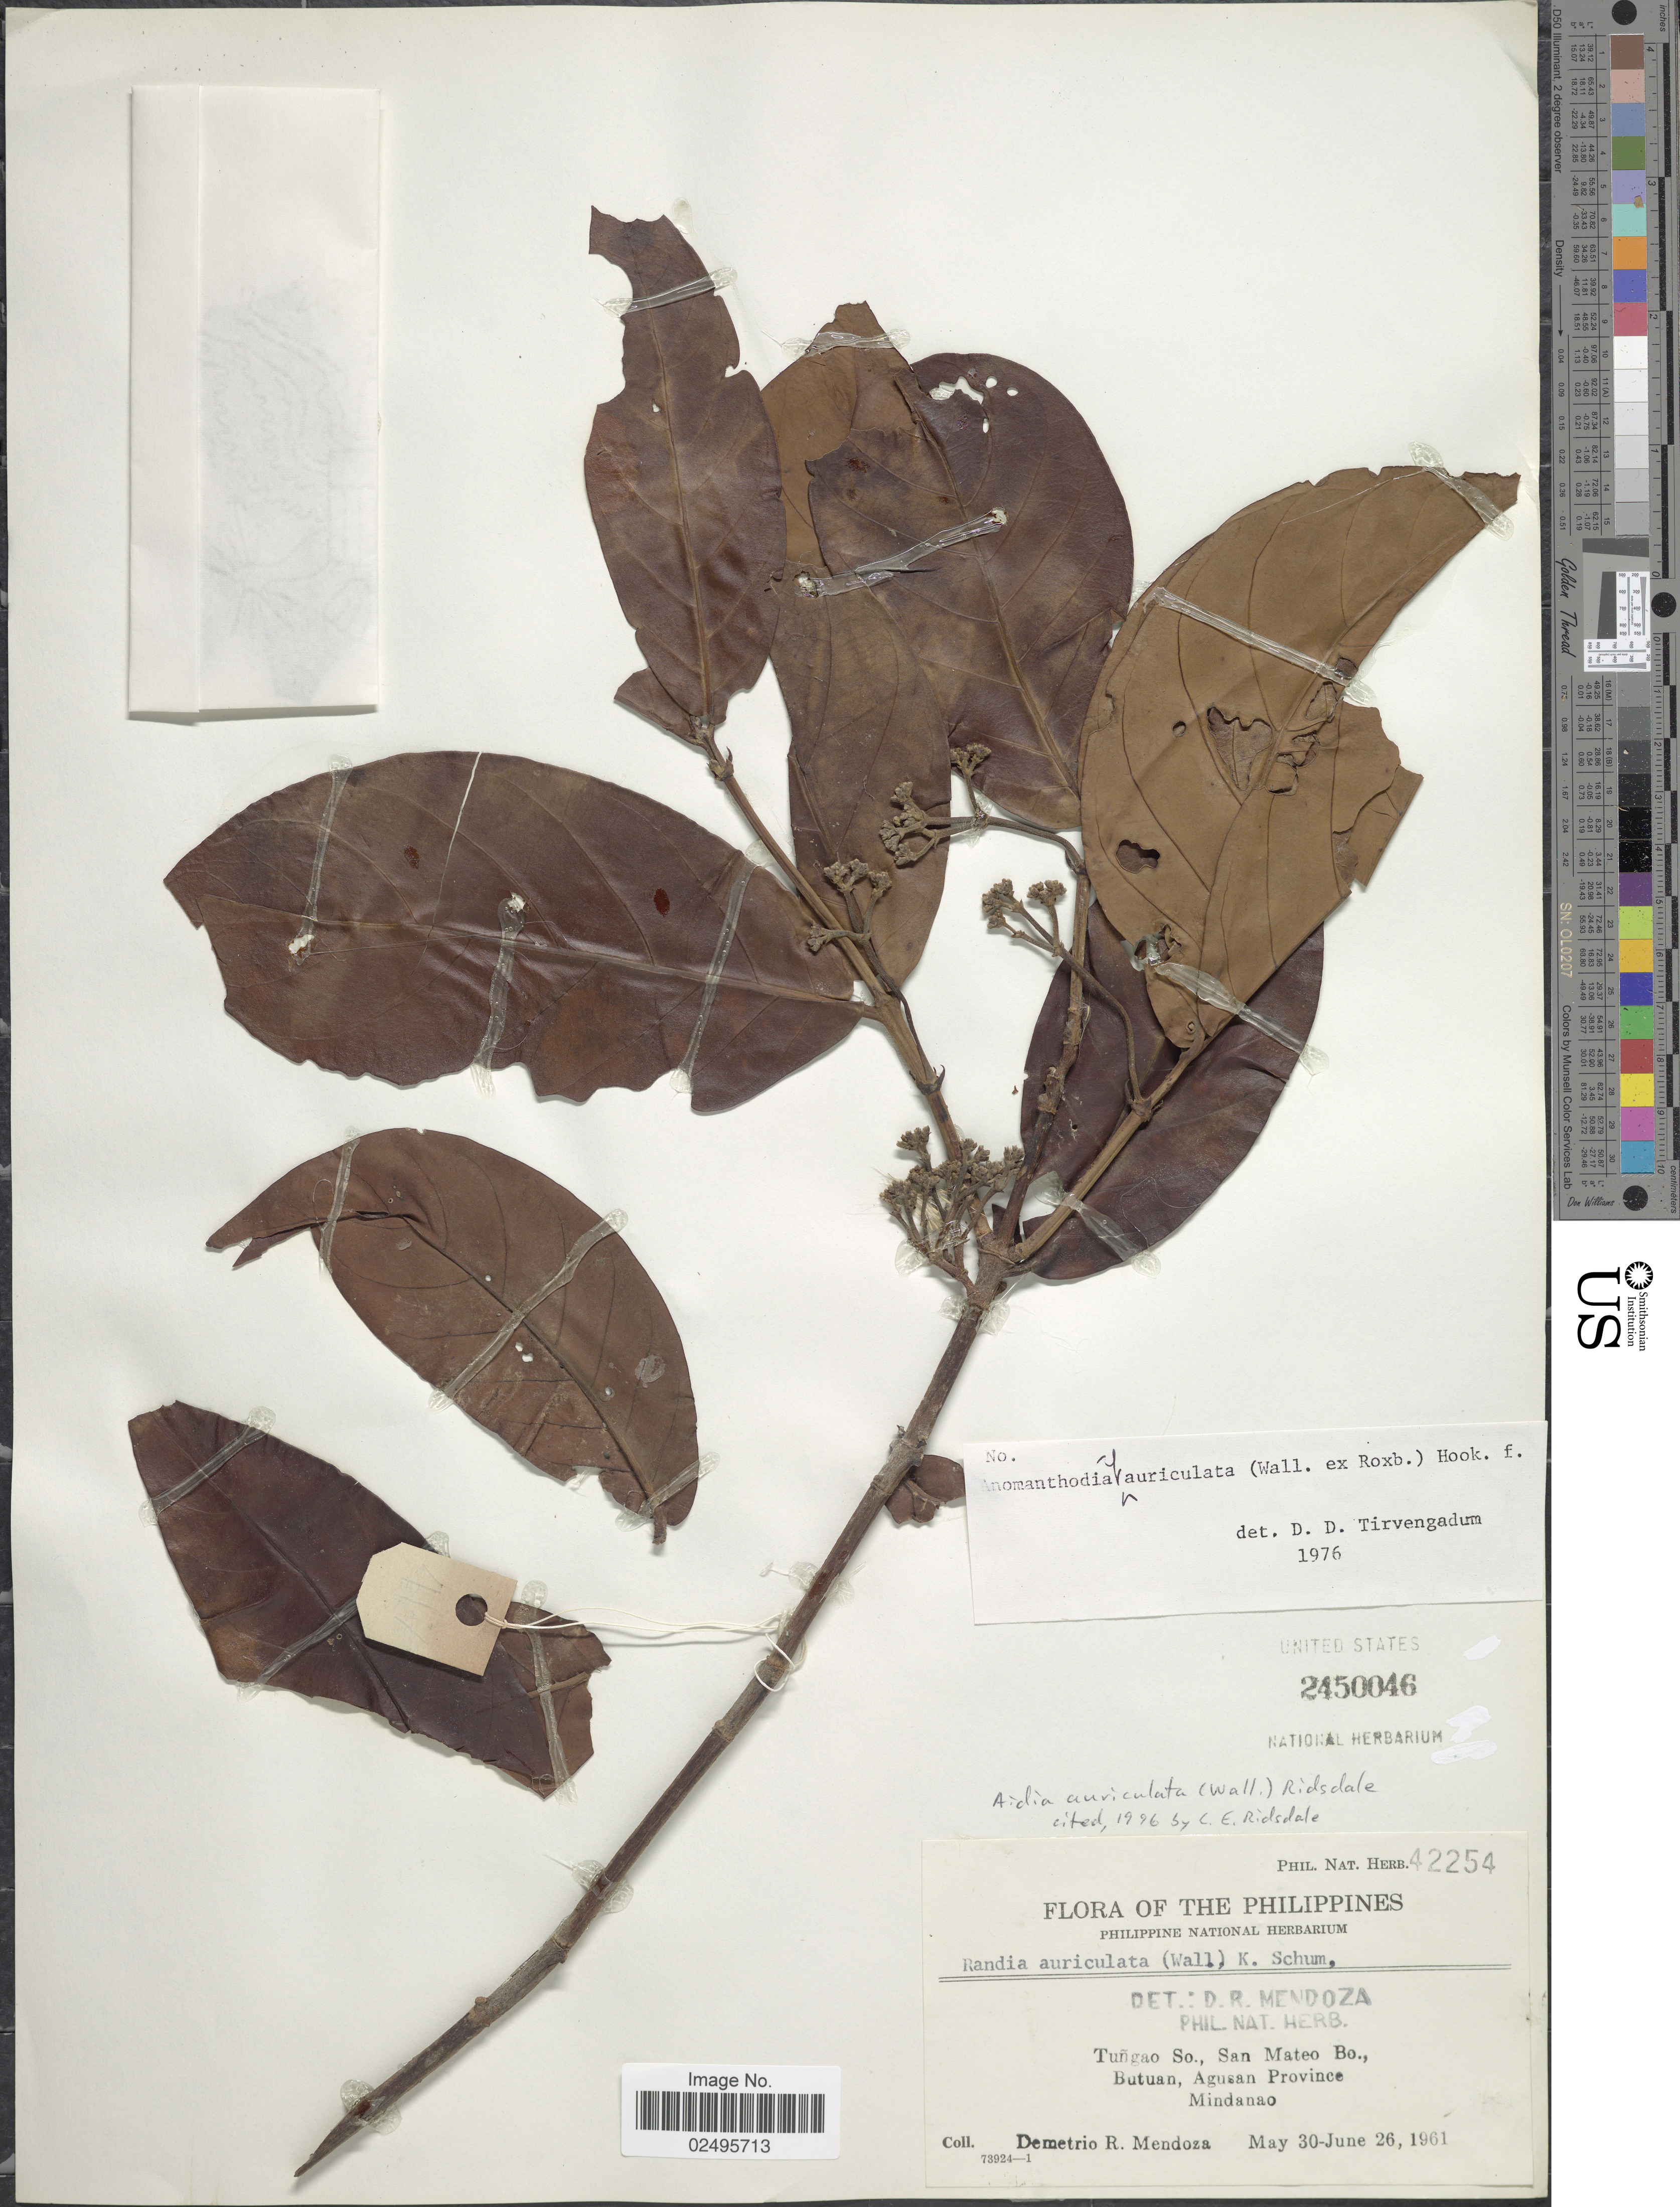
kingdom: Plantae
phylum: Tracheophyta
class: Magnoliopsida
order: Gentianales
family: Rubiaceae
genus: Aidia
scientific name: Aidia auriculata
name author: (Wall.) Ridsdale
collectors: D. Mendoza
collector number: Phil. Nat. Herb. 42254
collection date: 1961-05-30/1961-06-26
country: Philippines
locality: Tungao So., San Mateo Bo., Butuan Agusan Province, Mindanao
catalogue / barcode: US 2450046